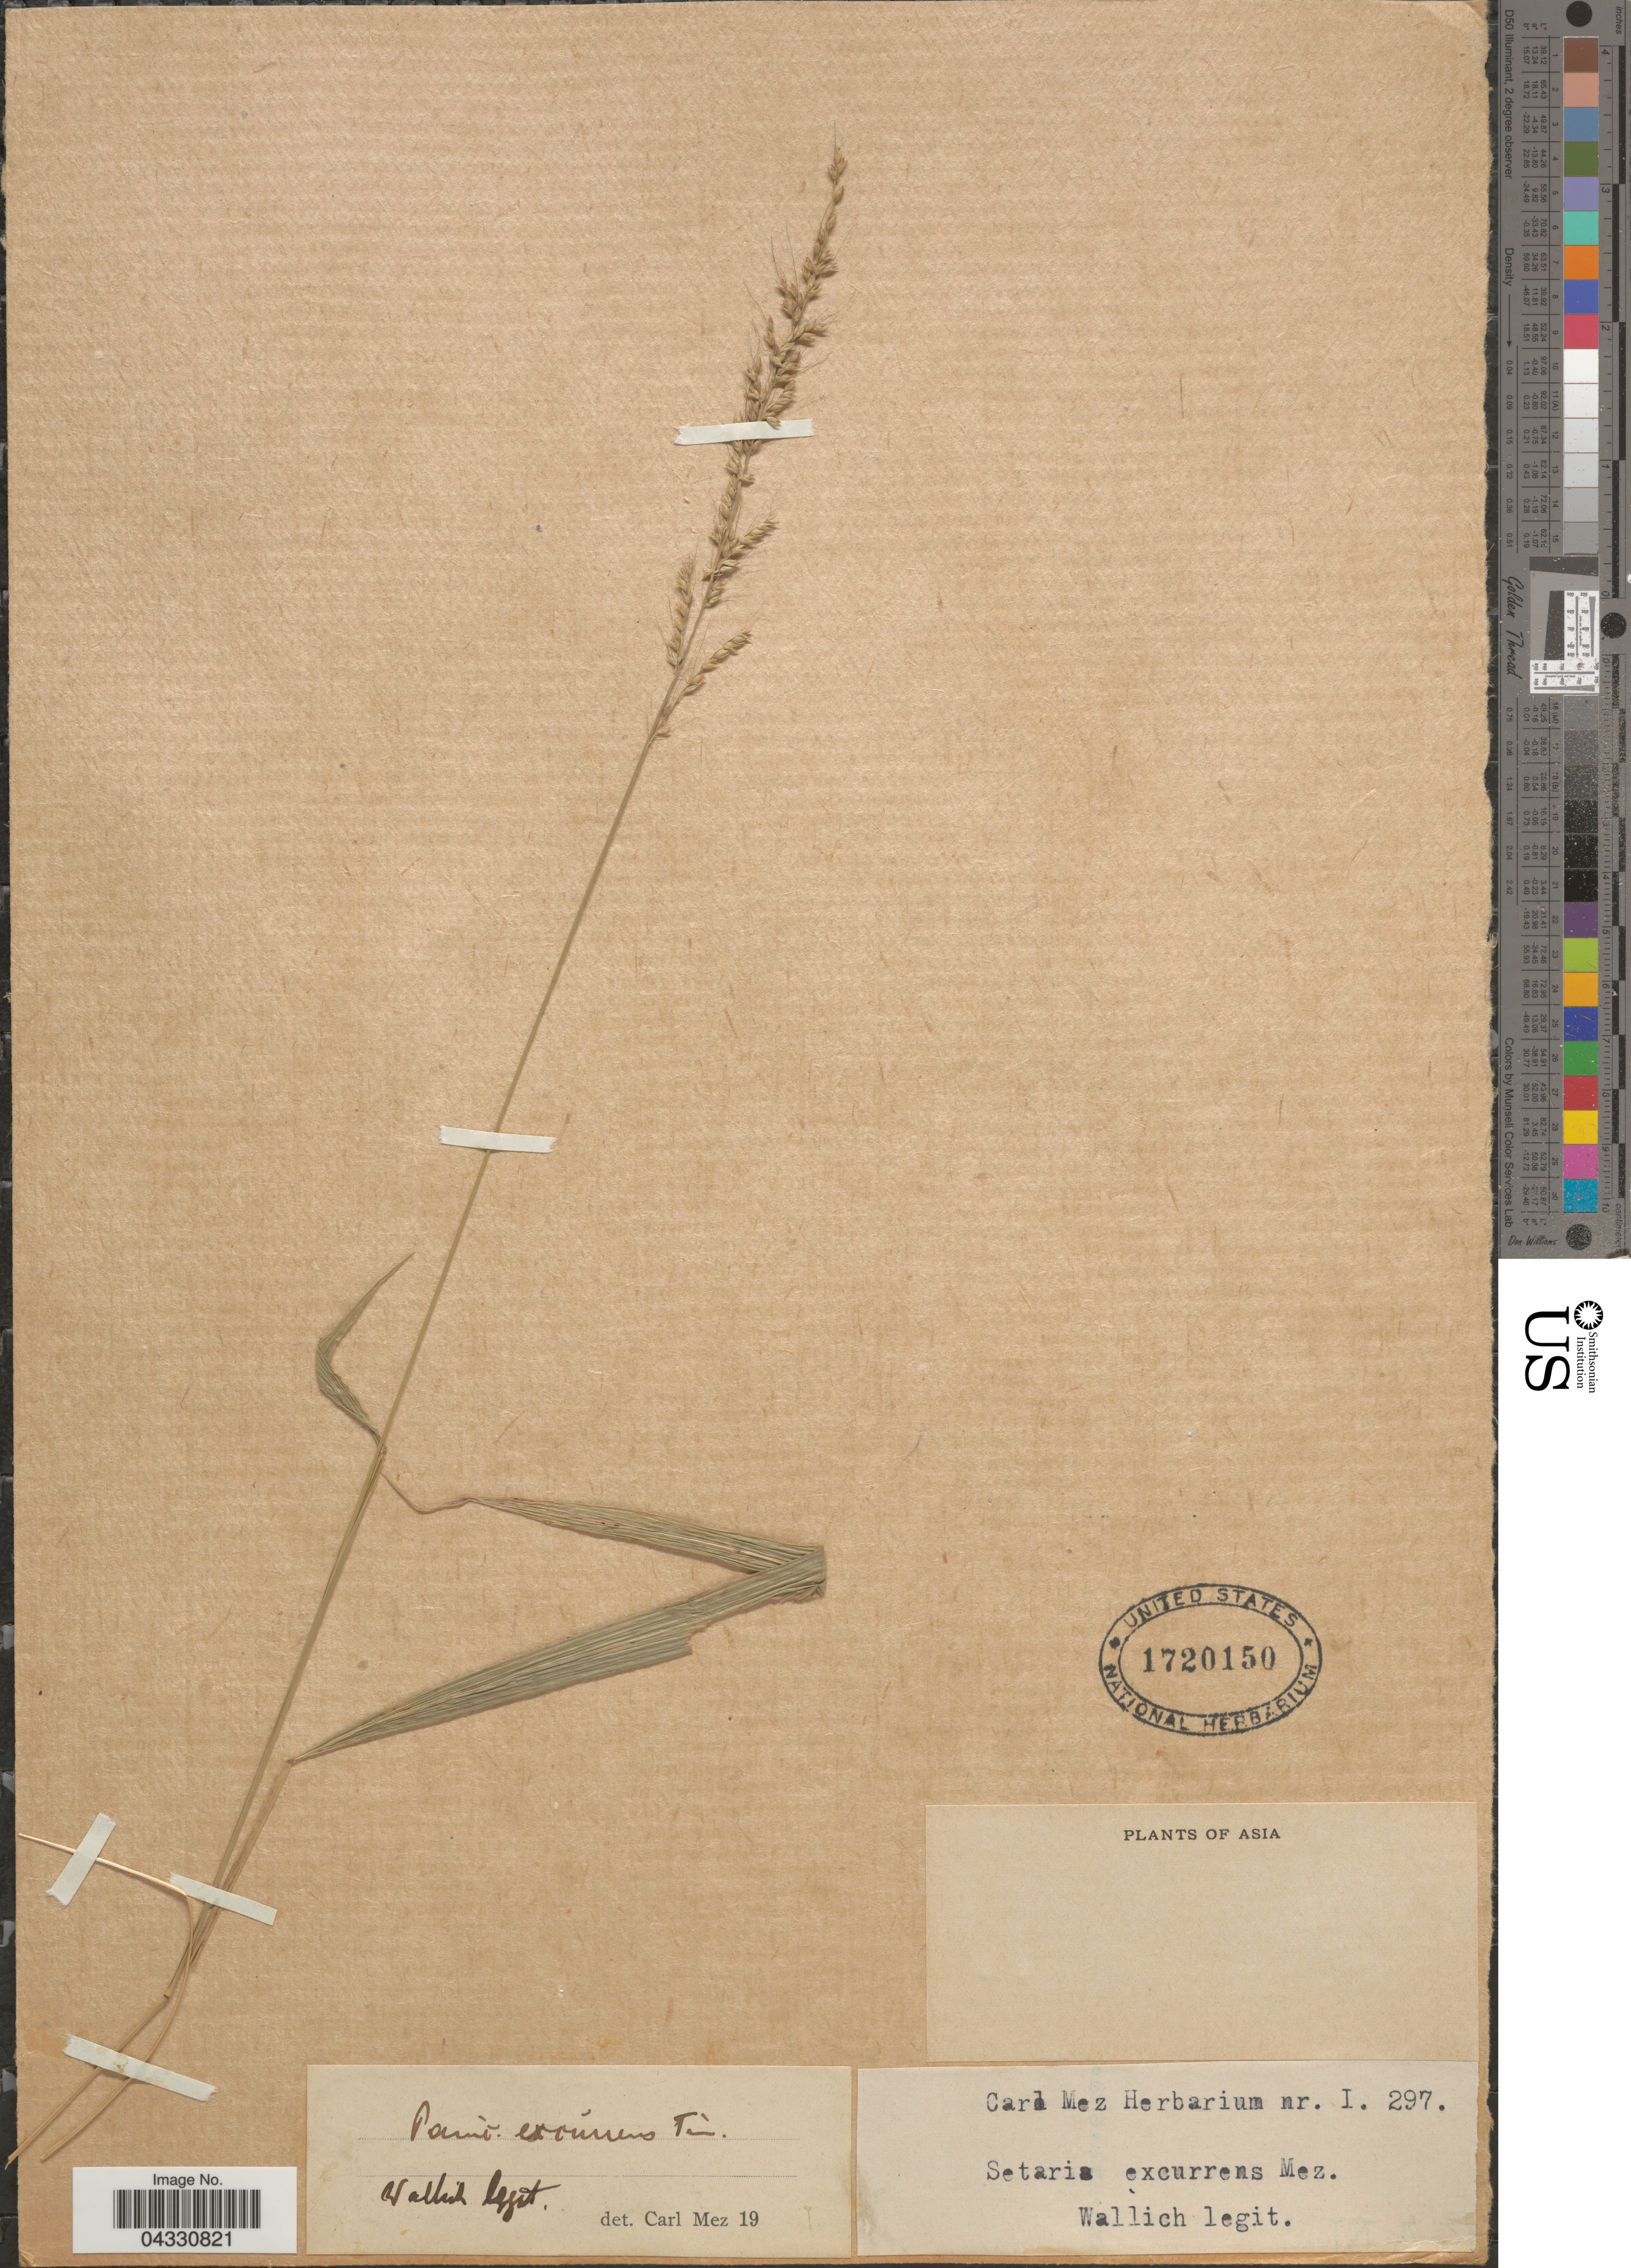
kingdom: Plantae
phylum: Tracheophyta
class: Liliopsida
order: Poales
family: Poaceae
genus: Setaria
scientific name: Setaria sp.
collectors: -- Wallich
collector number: I297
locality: Asia.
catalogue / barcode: US 1720150